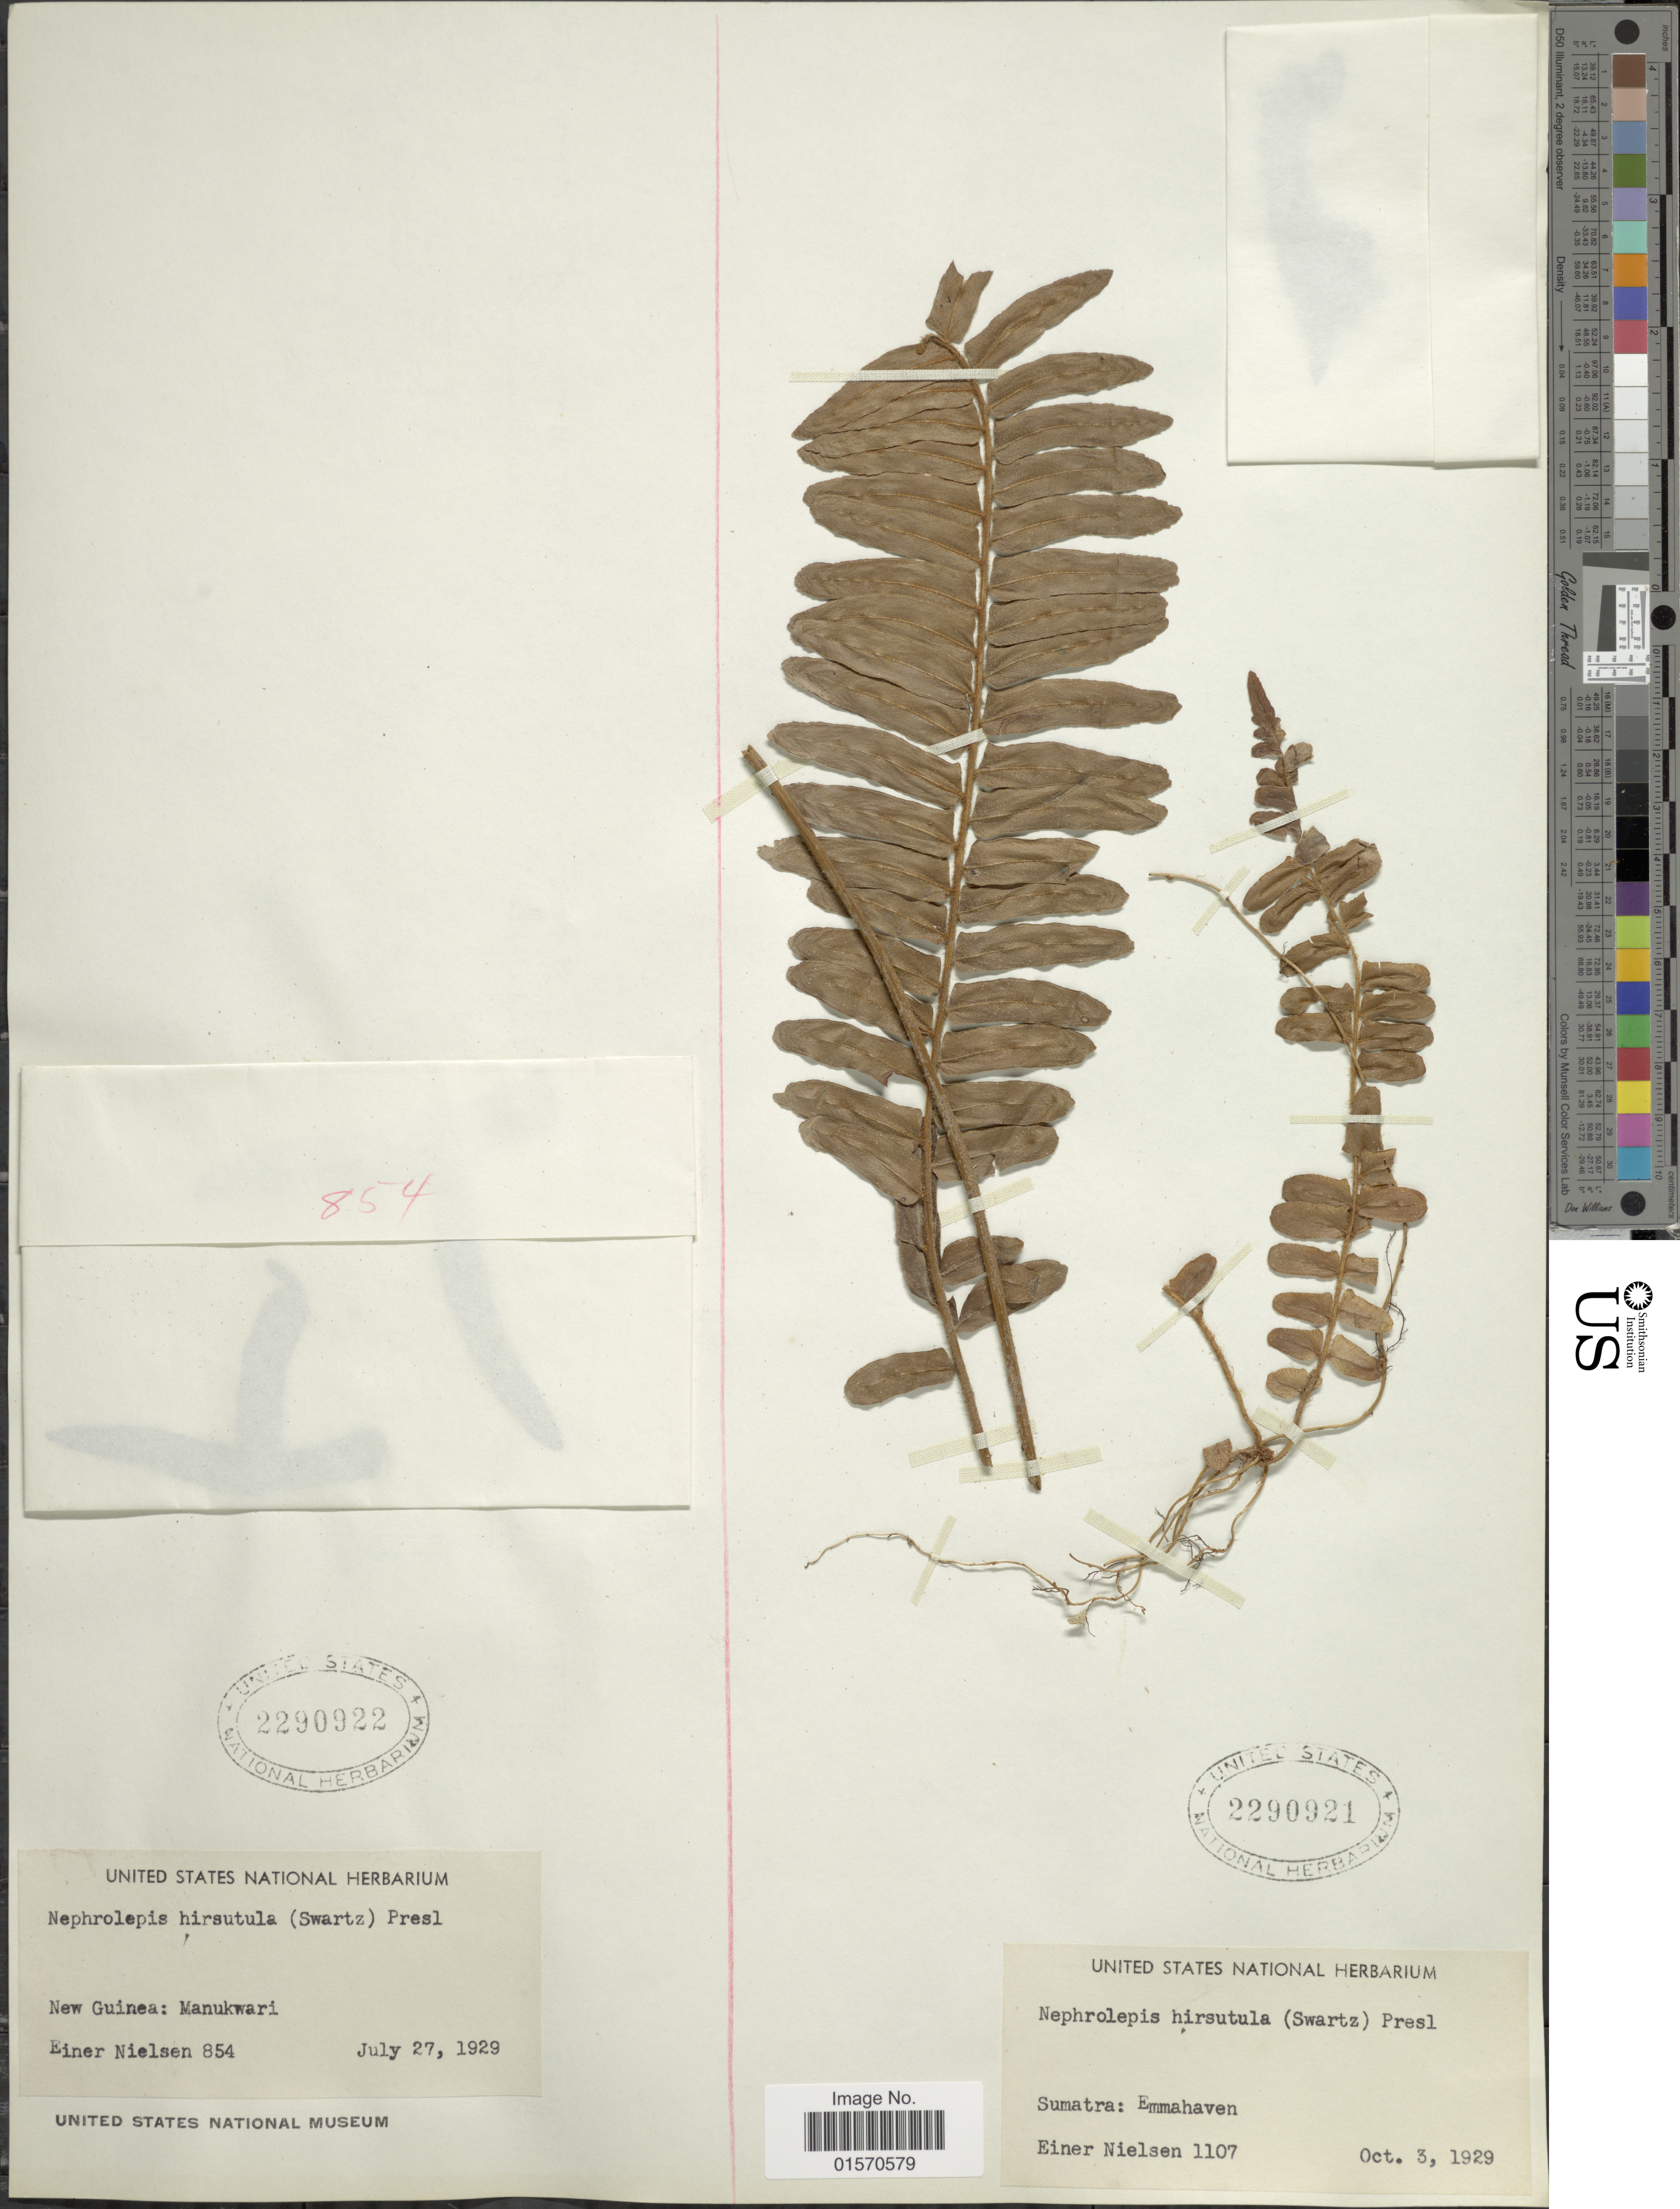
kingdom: Plantae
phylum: Tracheophyta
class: Polypodiopsida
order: Polypodiales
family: Nephrolepidaceae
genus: Nephrolepis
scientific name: Nephrolepis hirsutula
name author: (G. Forst.) C. Presl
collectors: E. Nielsen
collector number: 854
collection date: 1929-07-27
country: Papua New Guinea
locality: New Guinea. Manukwari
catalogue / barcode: US 2290922-2